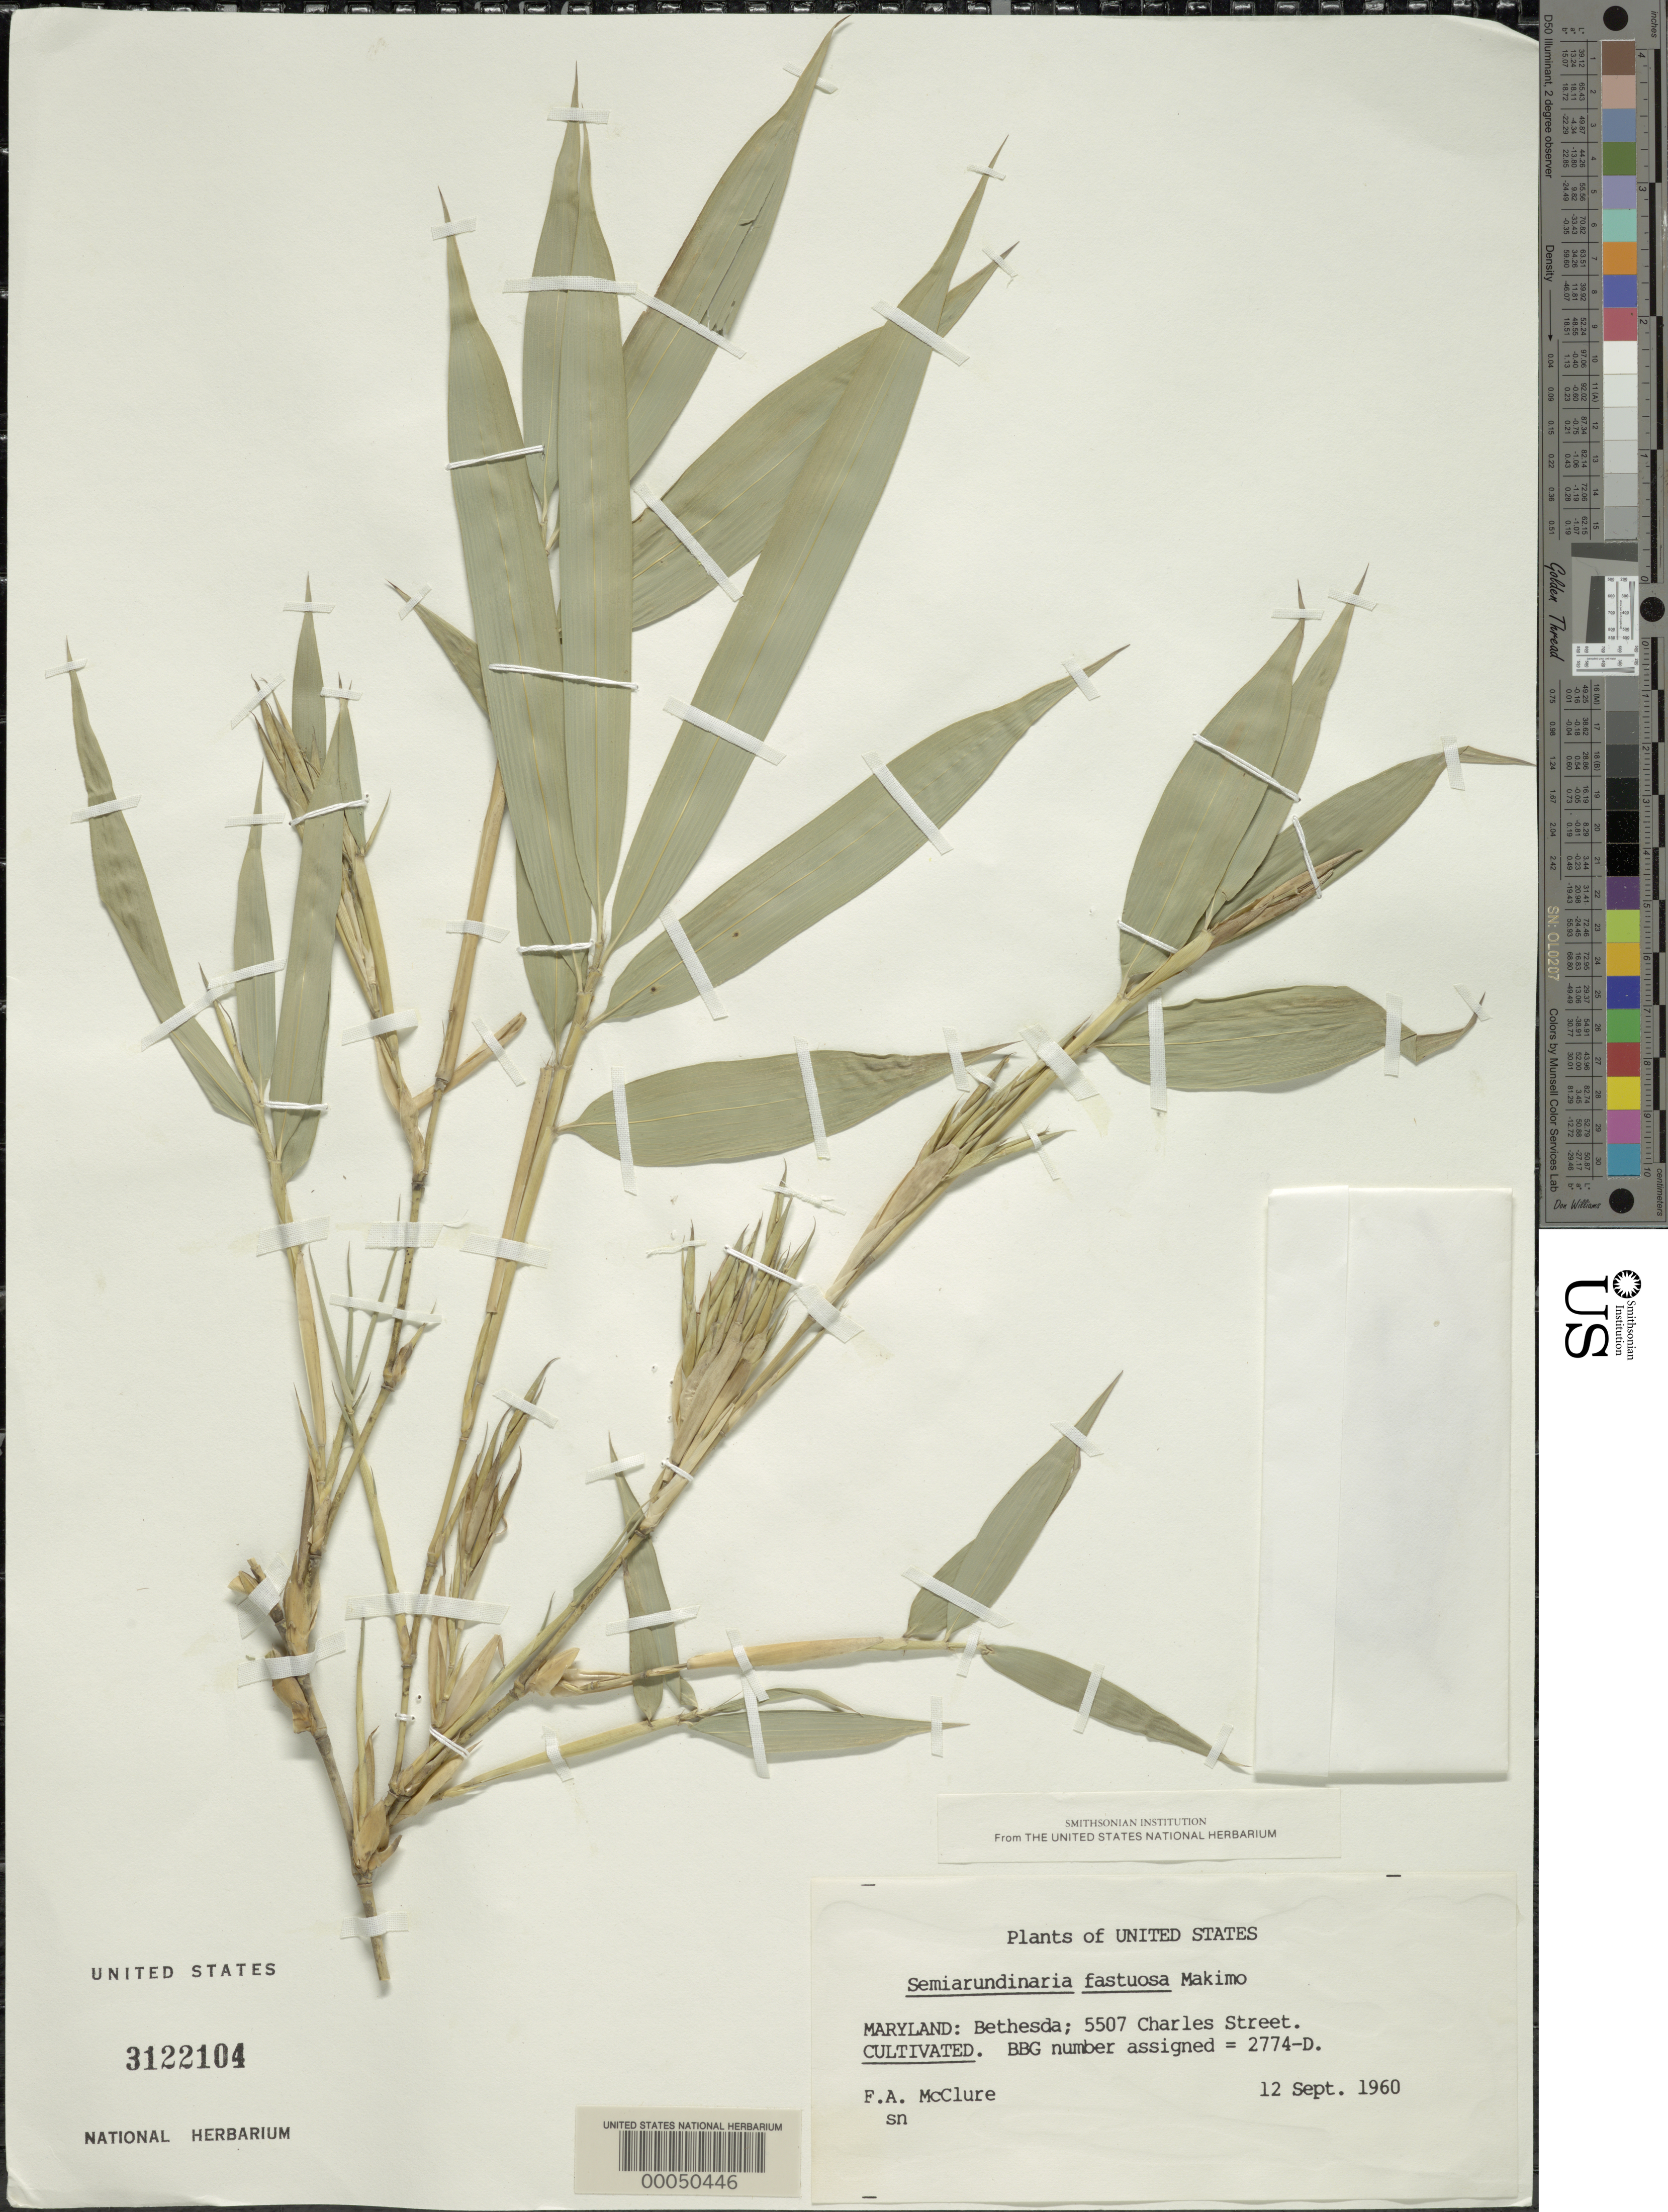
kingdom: Plantae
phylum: Tracheophyta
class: Liliopsida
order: Poales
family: Poaceae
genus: Semiarundinaria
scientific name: Semiarundinaria fastuosa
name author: Makino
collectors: F. A. McClure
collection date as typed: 12 Sep 1960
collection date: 1960-09-12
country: United States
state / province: Maryland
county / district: Montgomery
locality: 5507 Charles Street, Bethesda (McClure's garden)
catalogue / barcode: US 3122104